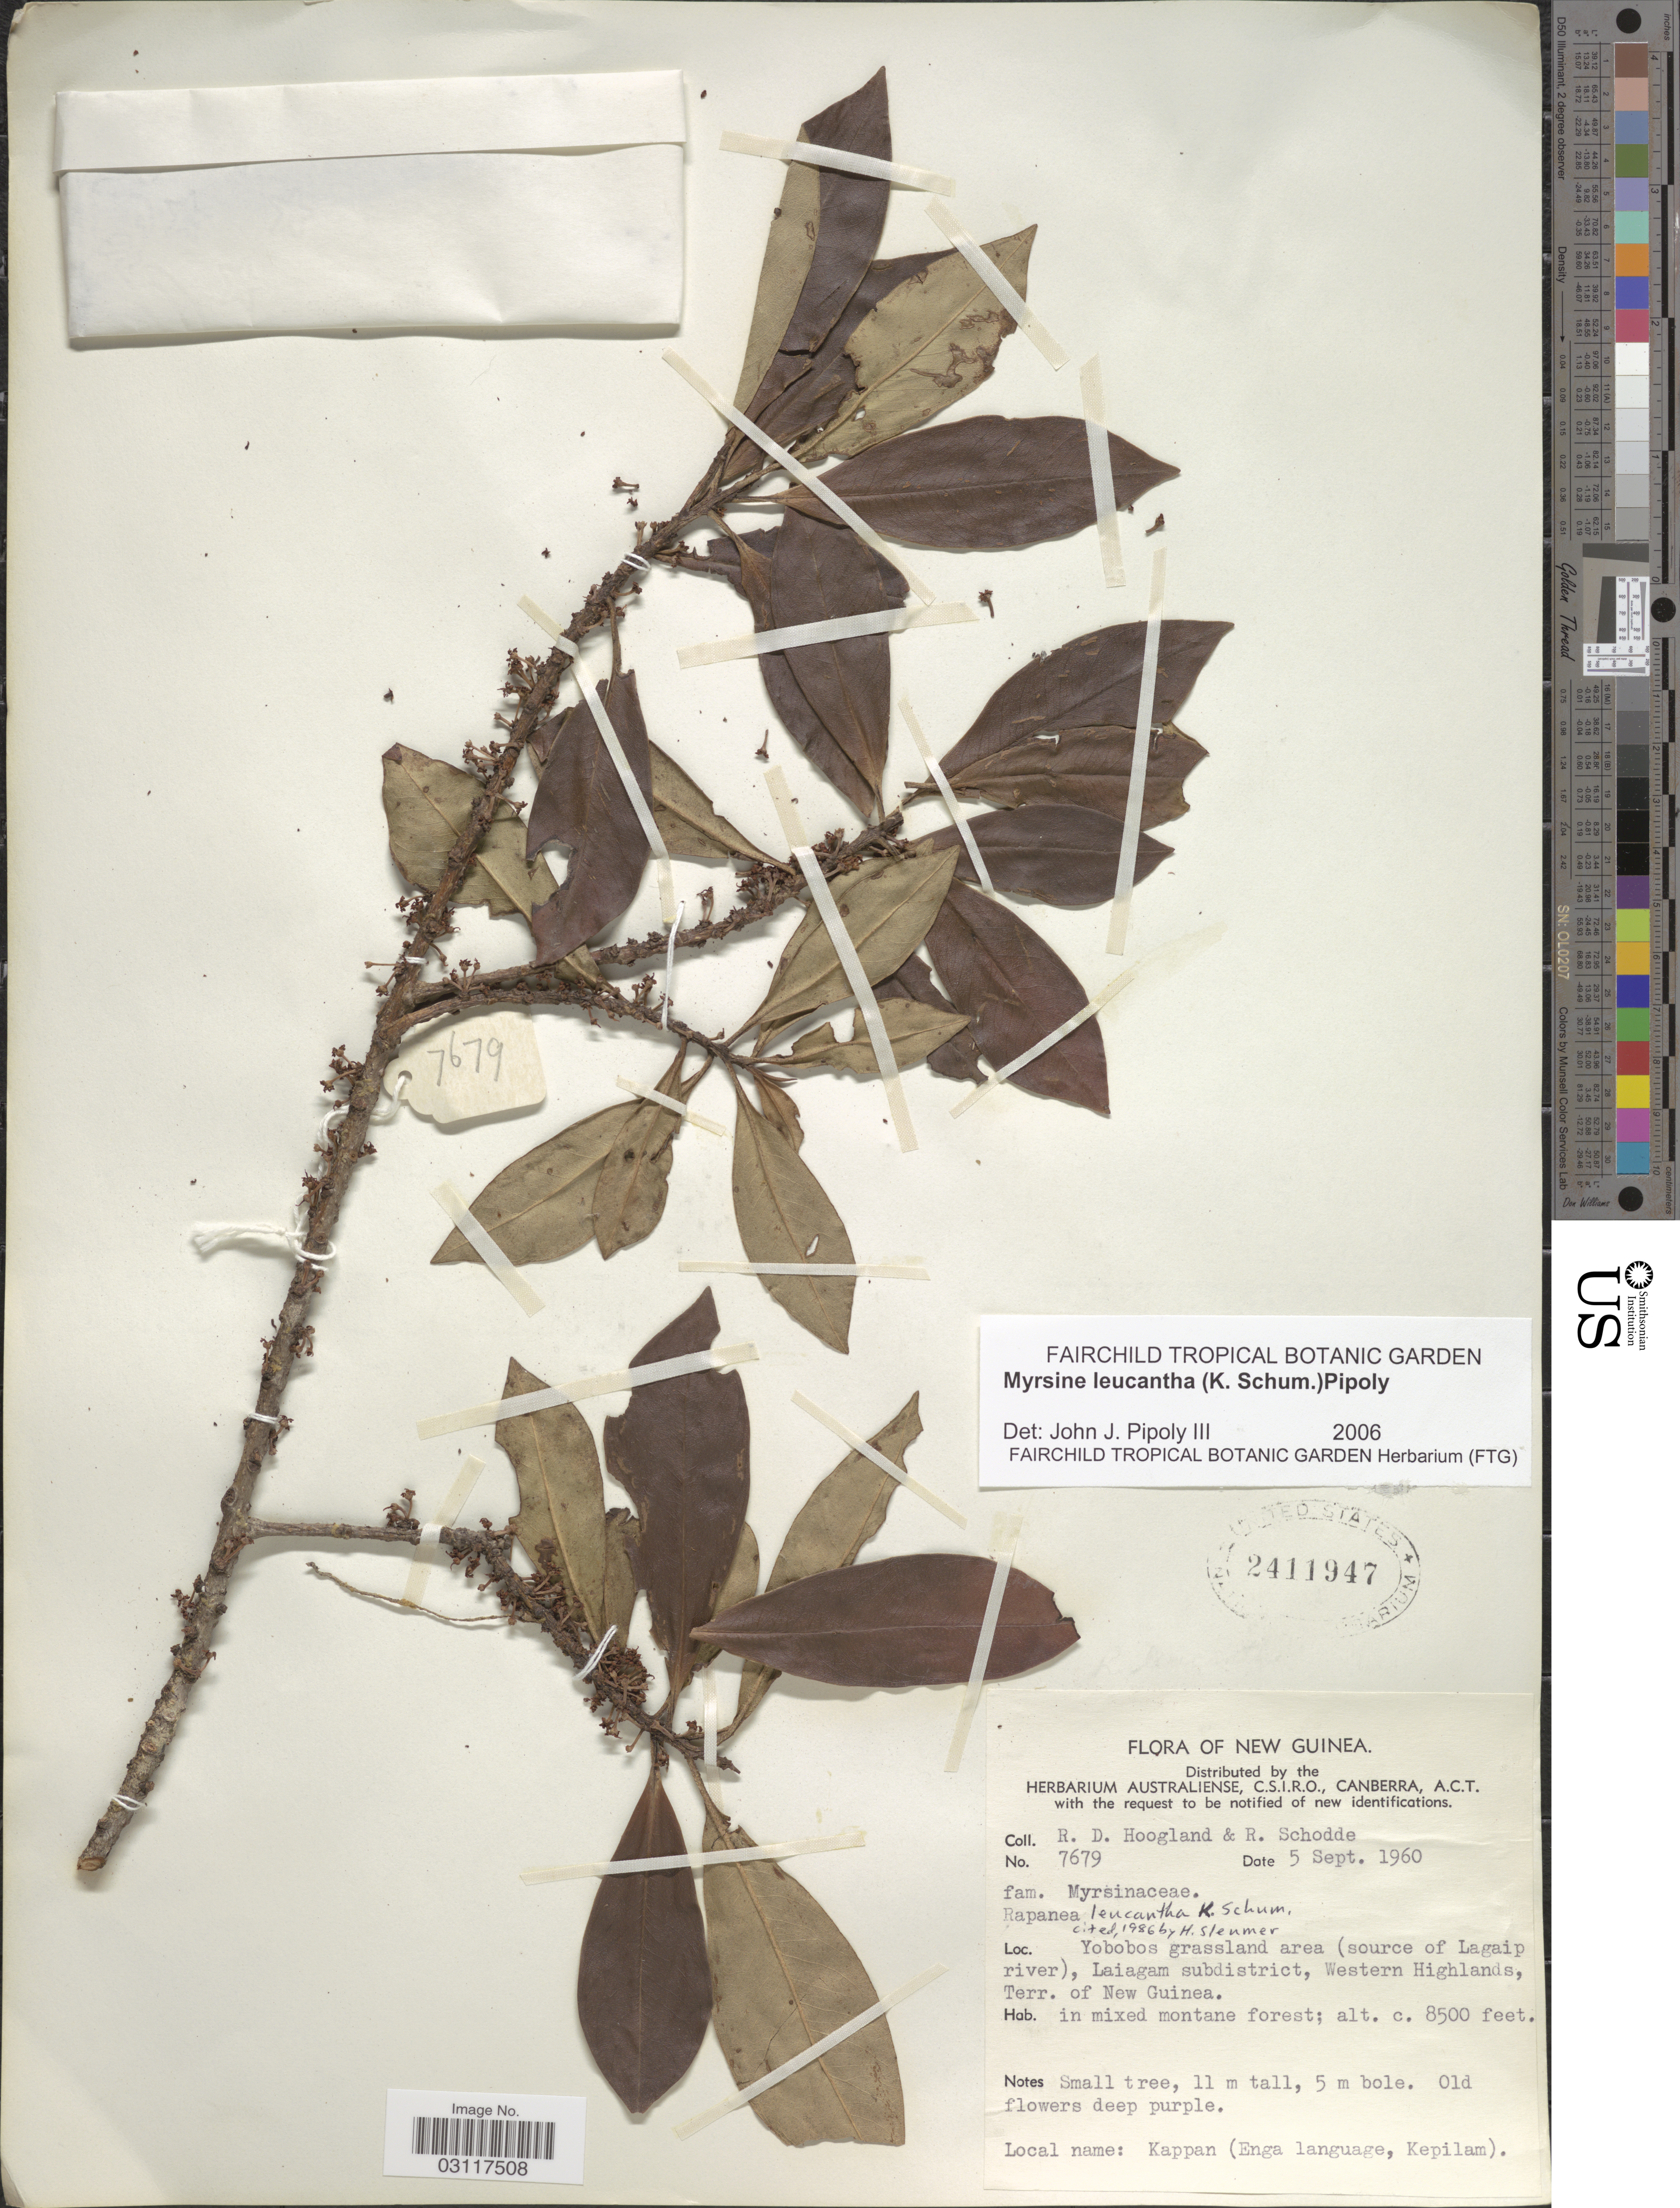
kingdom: Plantae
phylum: Tracheophyta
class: Magnoliopsida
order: Ericales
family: Primulaceae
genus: Myrsine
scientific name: Myrsine leucantha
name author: (K. Schum.) Pipoly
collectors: R. D. Hoogland & R. Schodde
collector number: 7679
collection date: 1960-09-05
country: Papua New Guinea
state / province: Western Highlands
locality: New Guinea, Yobobos grassland area (source of Lagaip river), Laiagam subdistrict, Western Highlands, Terr. of New Guinea.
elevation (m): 2591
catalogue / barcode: US 2411947